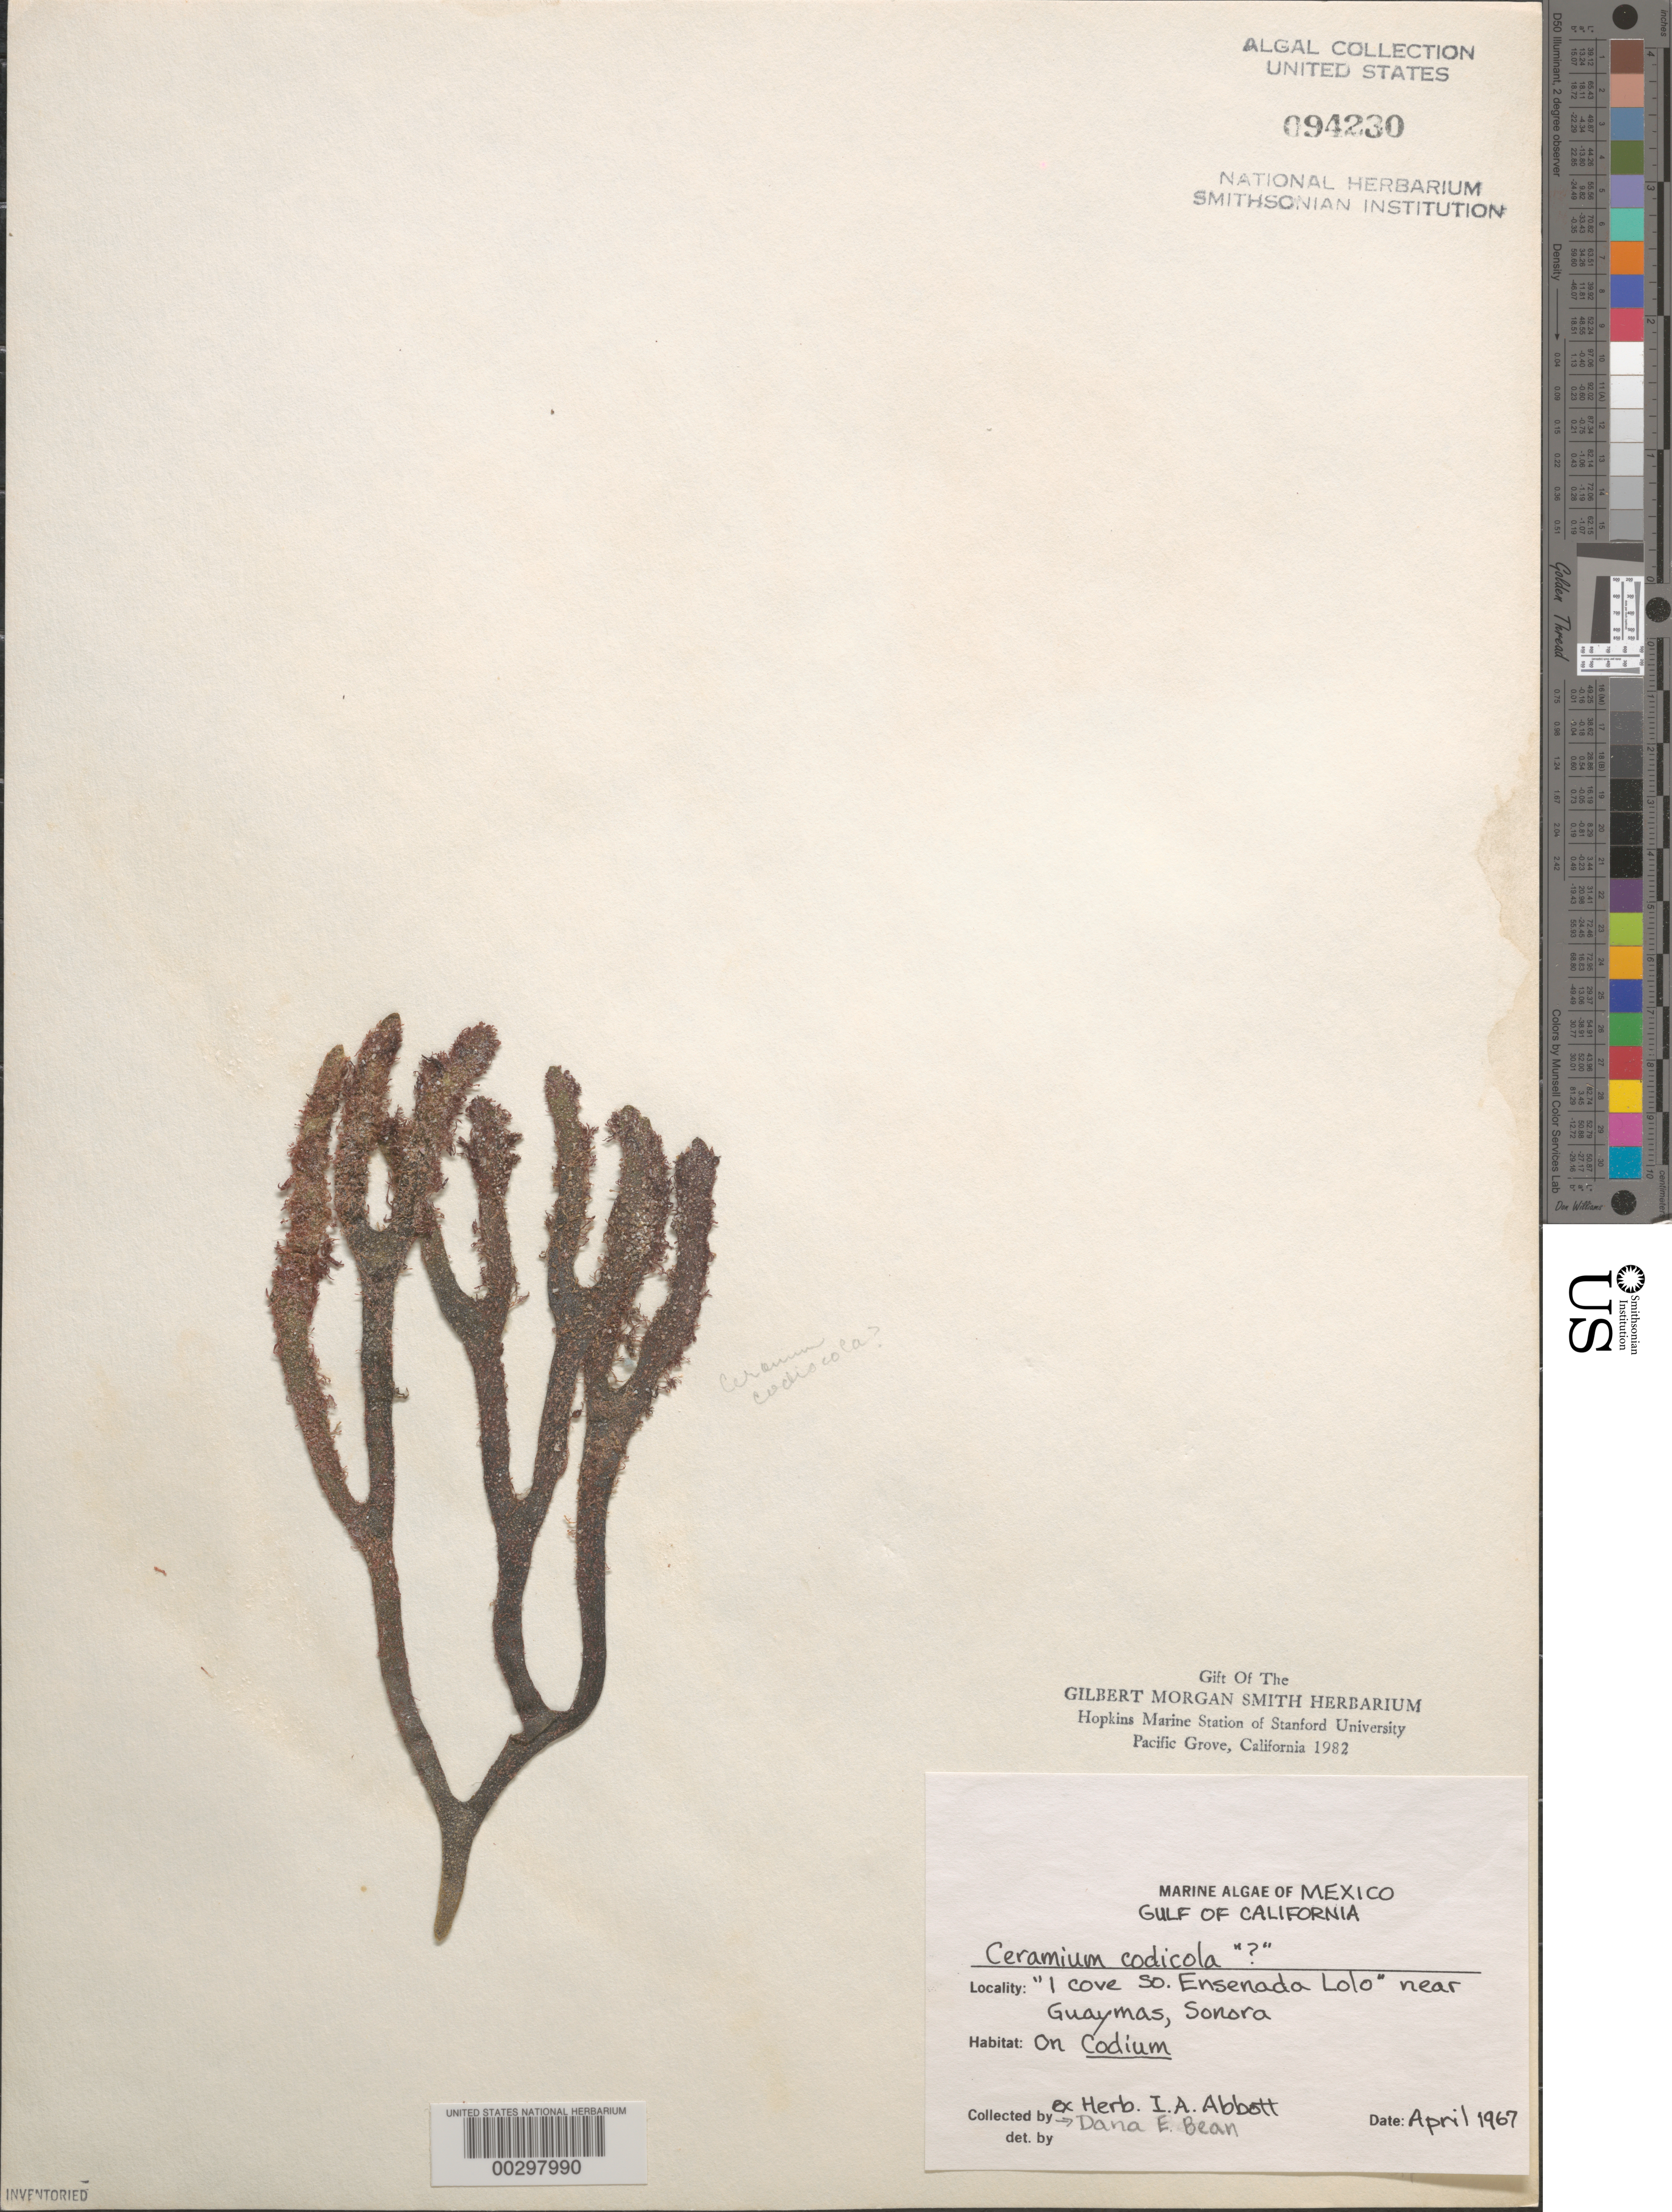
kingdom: Plantae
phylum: Rhodophyta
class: Florideophyceae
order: Ceramiales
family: Ceramiaceae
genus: Ceramium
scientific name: Ceramium codicola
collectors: D. Bean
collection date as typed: Apr 1967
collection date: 1967-04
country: Mexico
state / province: Sonora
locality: Ensenada Lolo near Guaymas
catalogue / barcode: US 94230